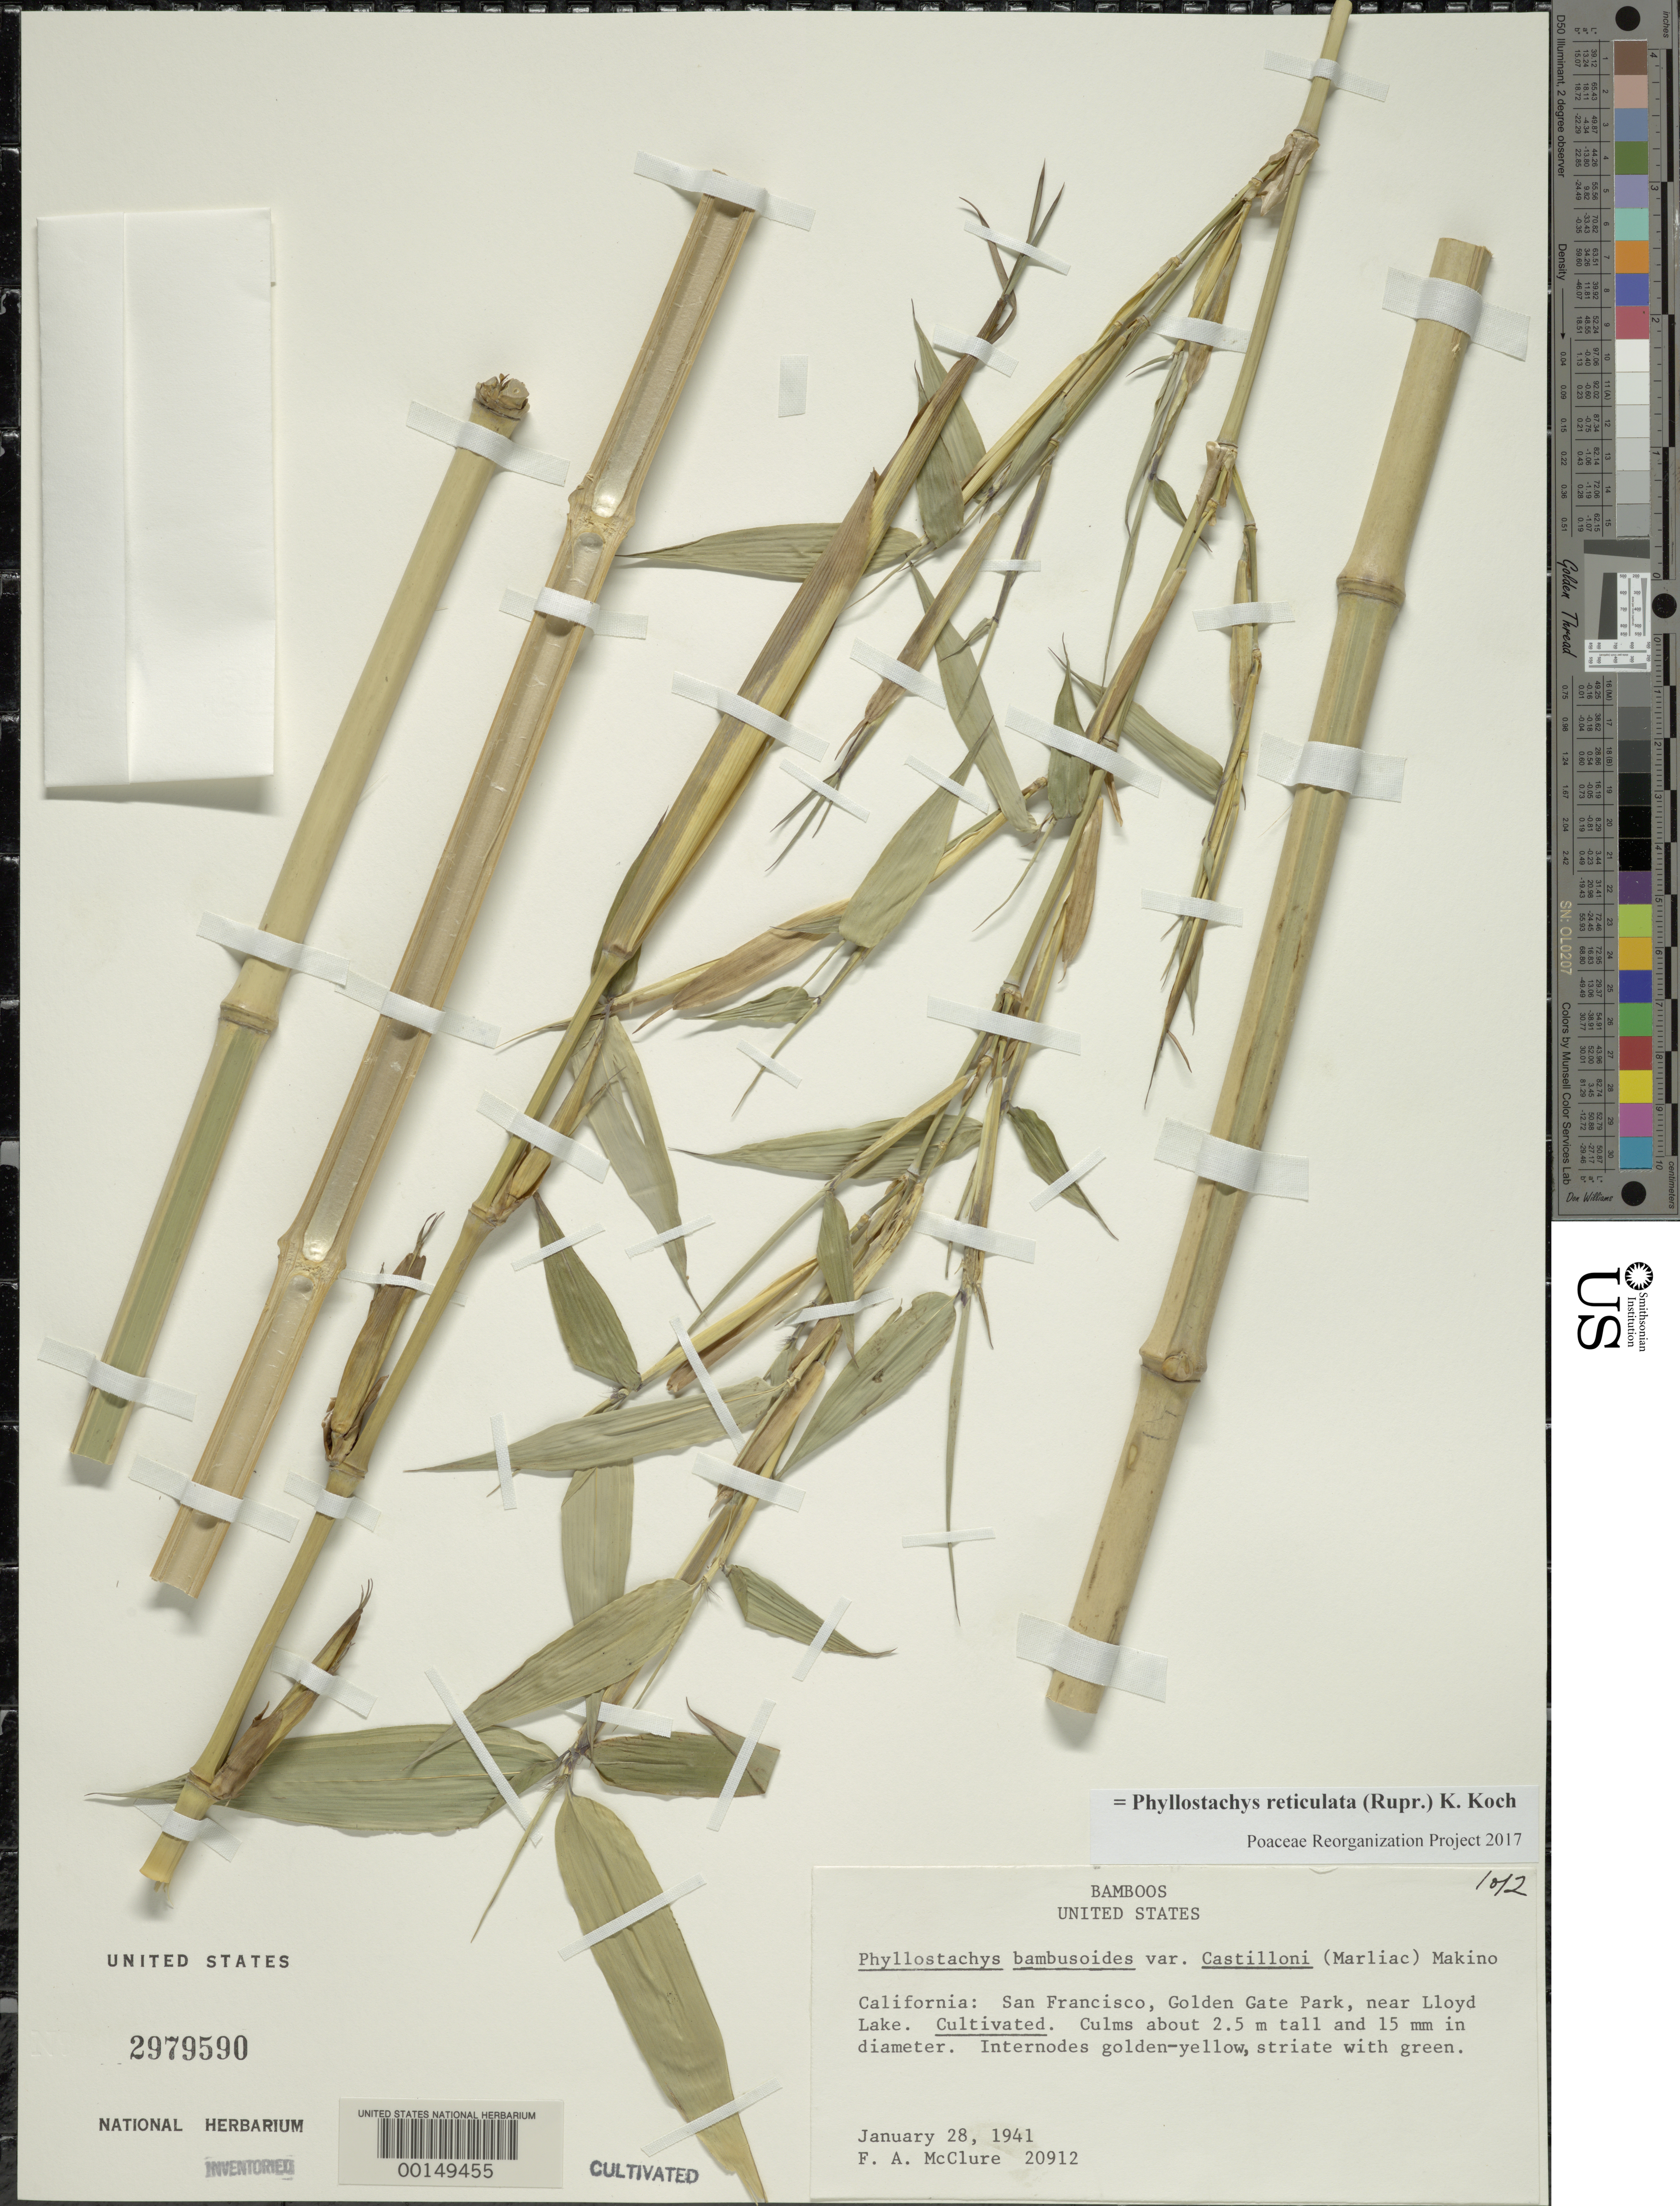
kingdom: Plantae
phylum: Tracheophyta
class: Liliopsida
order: Poales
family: Poaceae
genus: Phyllostachys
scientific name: Phyllostachys reticulata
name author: (Rupr.) K. Koch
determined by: Poaceae Reorganization Project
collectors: F. A. McClure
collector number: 20912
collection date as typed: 28 Jan 1941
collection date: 1941-01-28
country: United States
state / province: California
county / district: San Francisco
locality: San francisco, golden gate park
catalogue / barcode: US 2979590